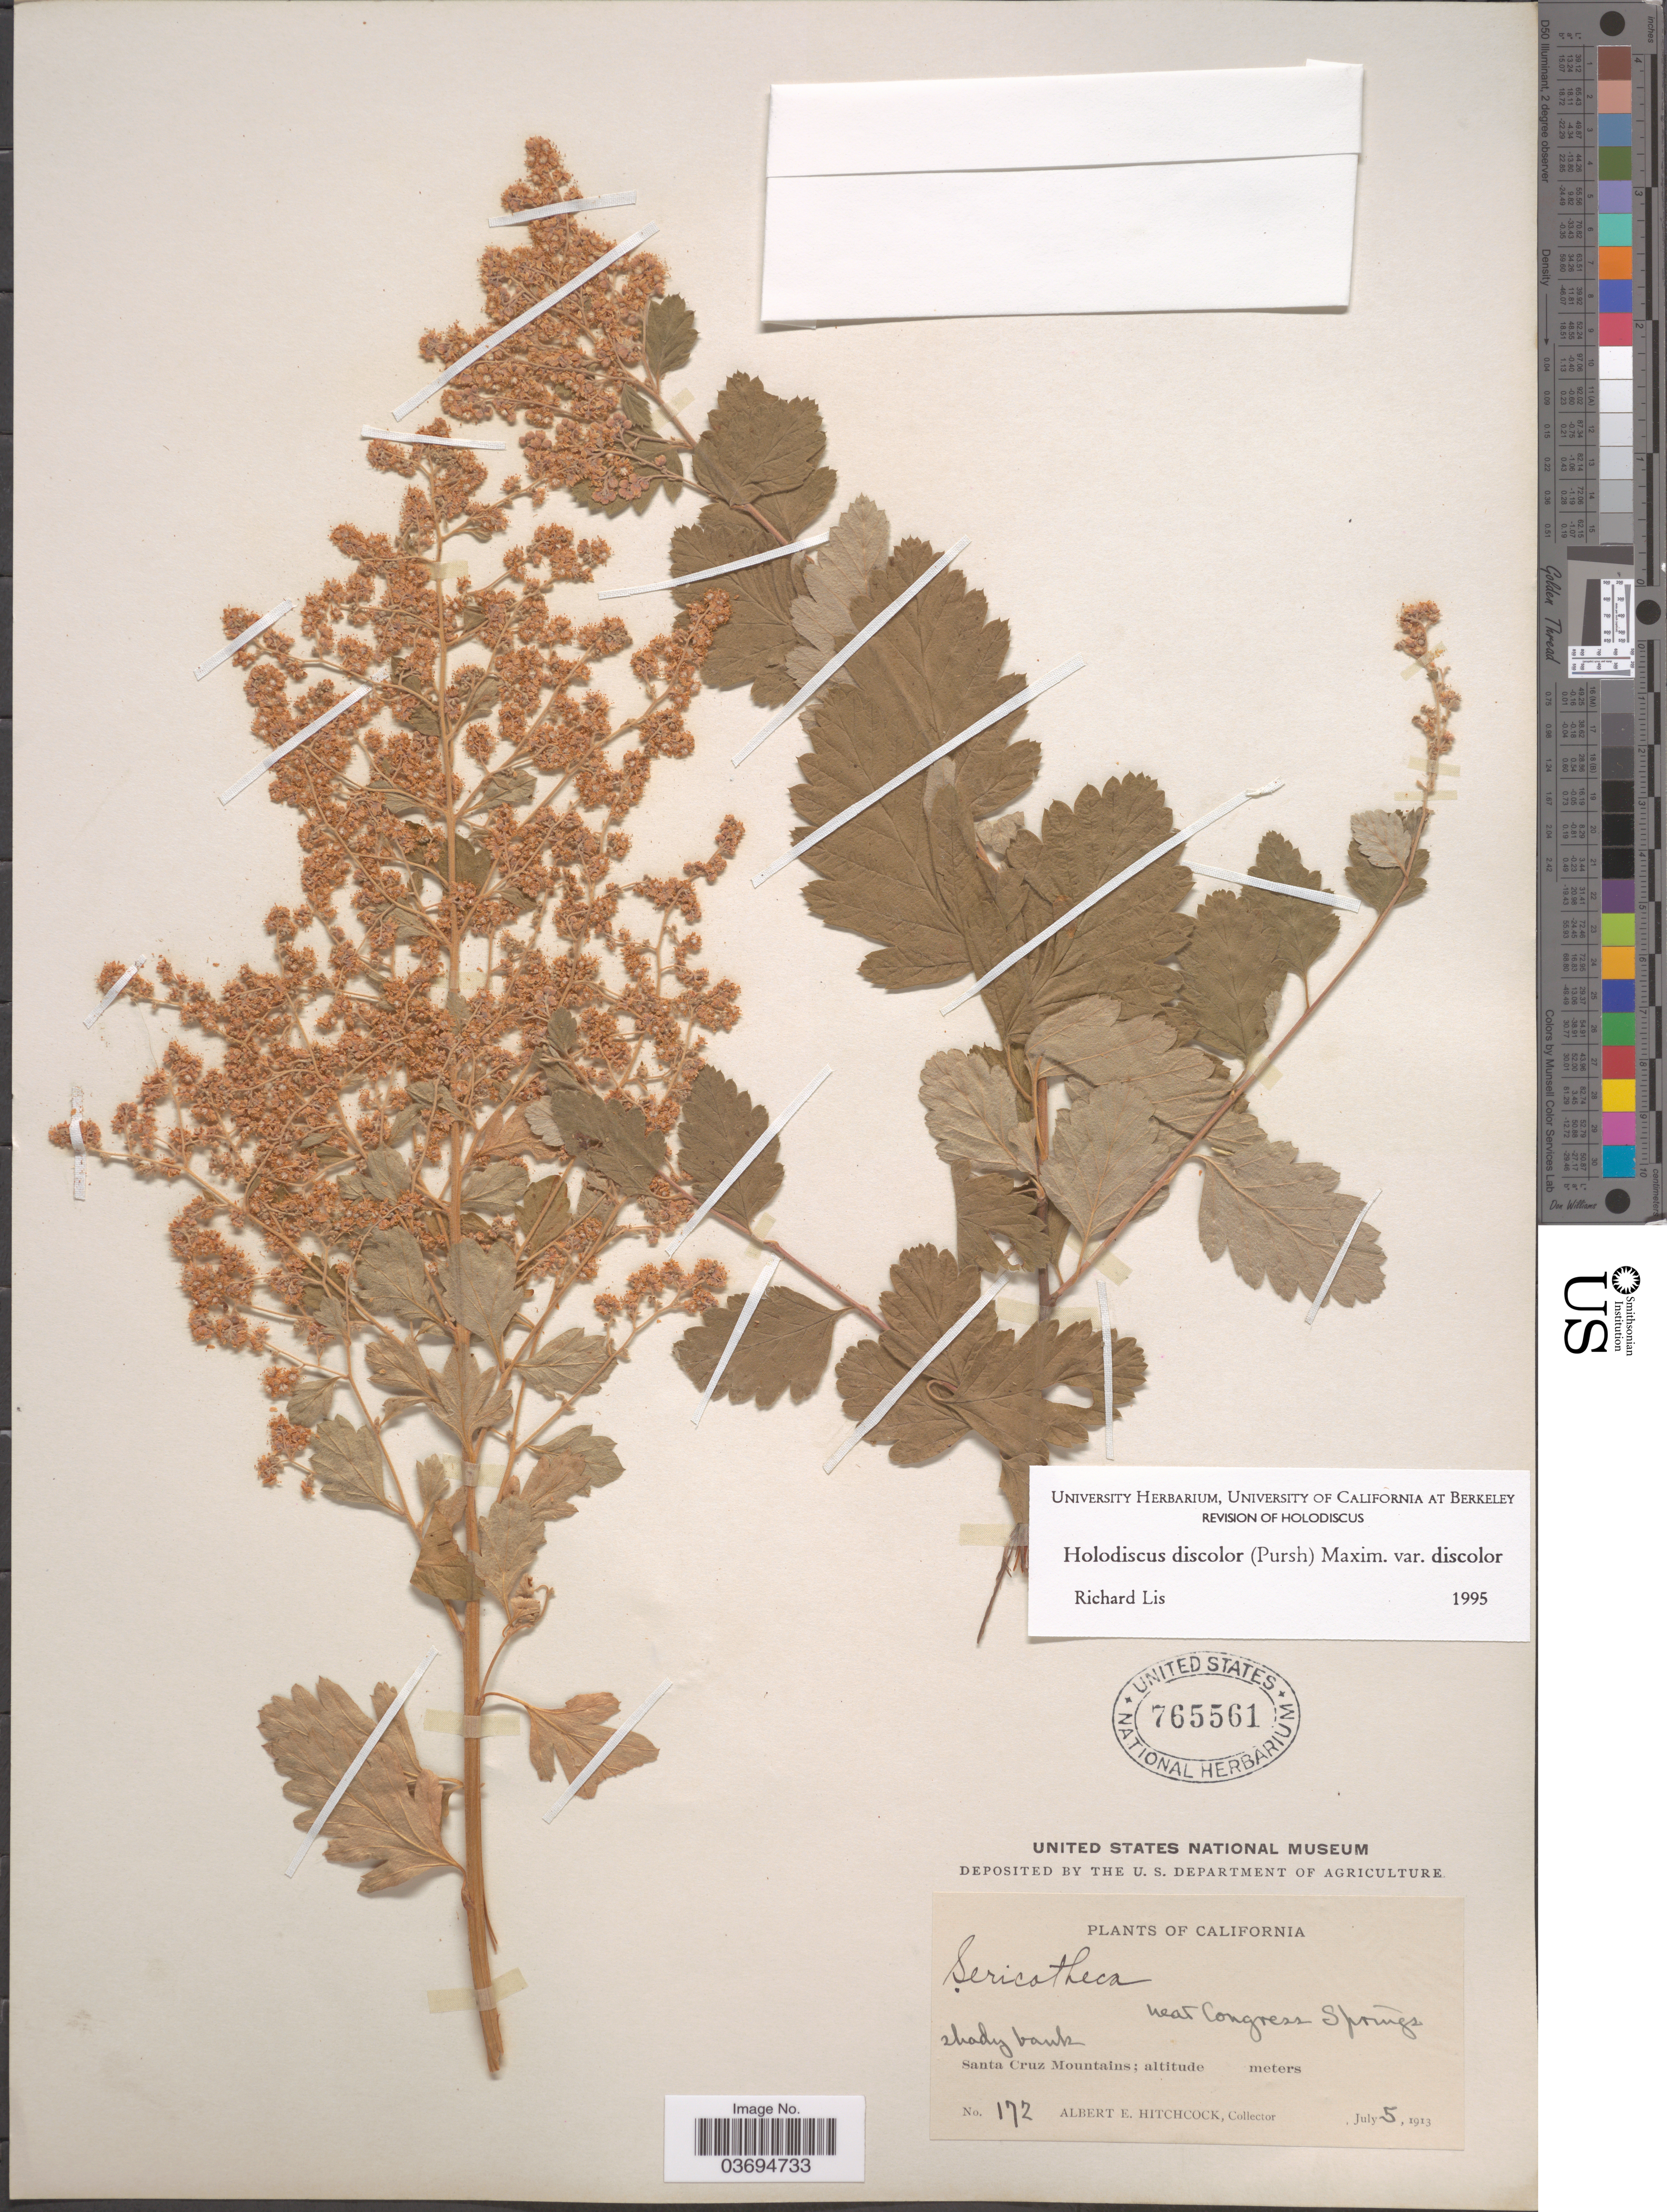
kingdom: Plantae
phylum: Tracheophyta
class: Magnoliopsida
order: Rosales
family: Rosaceae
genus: Holodiscus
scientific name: Holodiscus discolor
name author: (Pursh) Maxim.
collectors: A. Hitchcock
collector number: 172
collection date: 1913-07-05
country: United States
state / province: California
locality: Near Congress Springs. Santa Cruz Mountains.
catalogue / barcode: US 765561